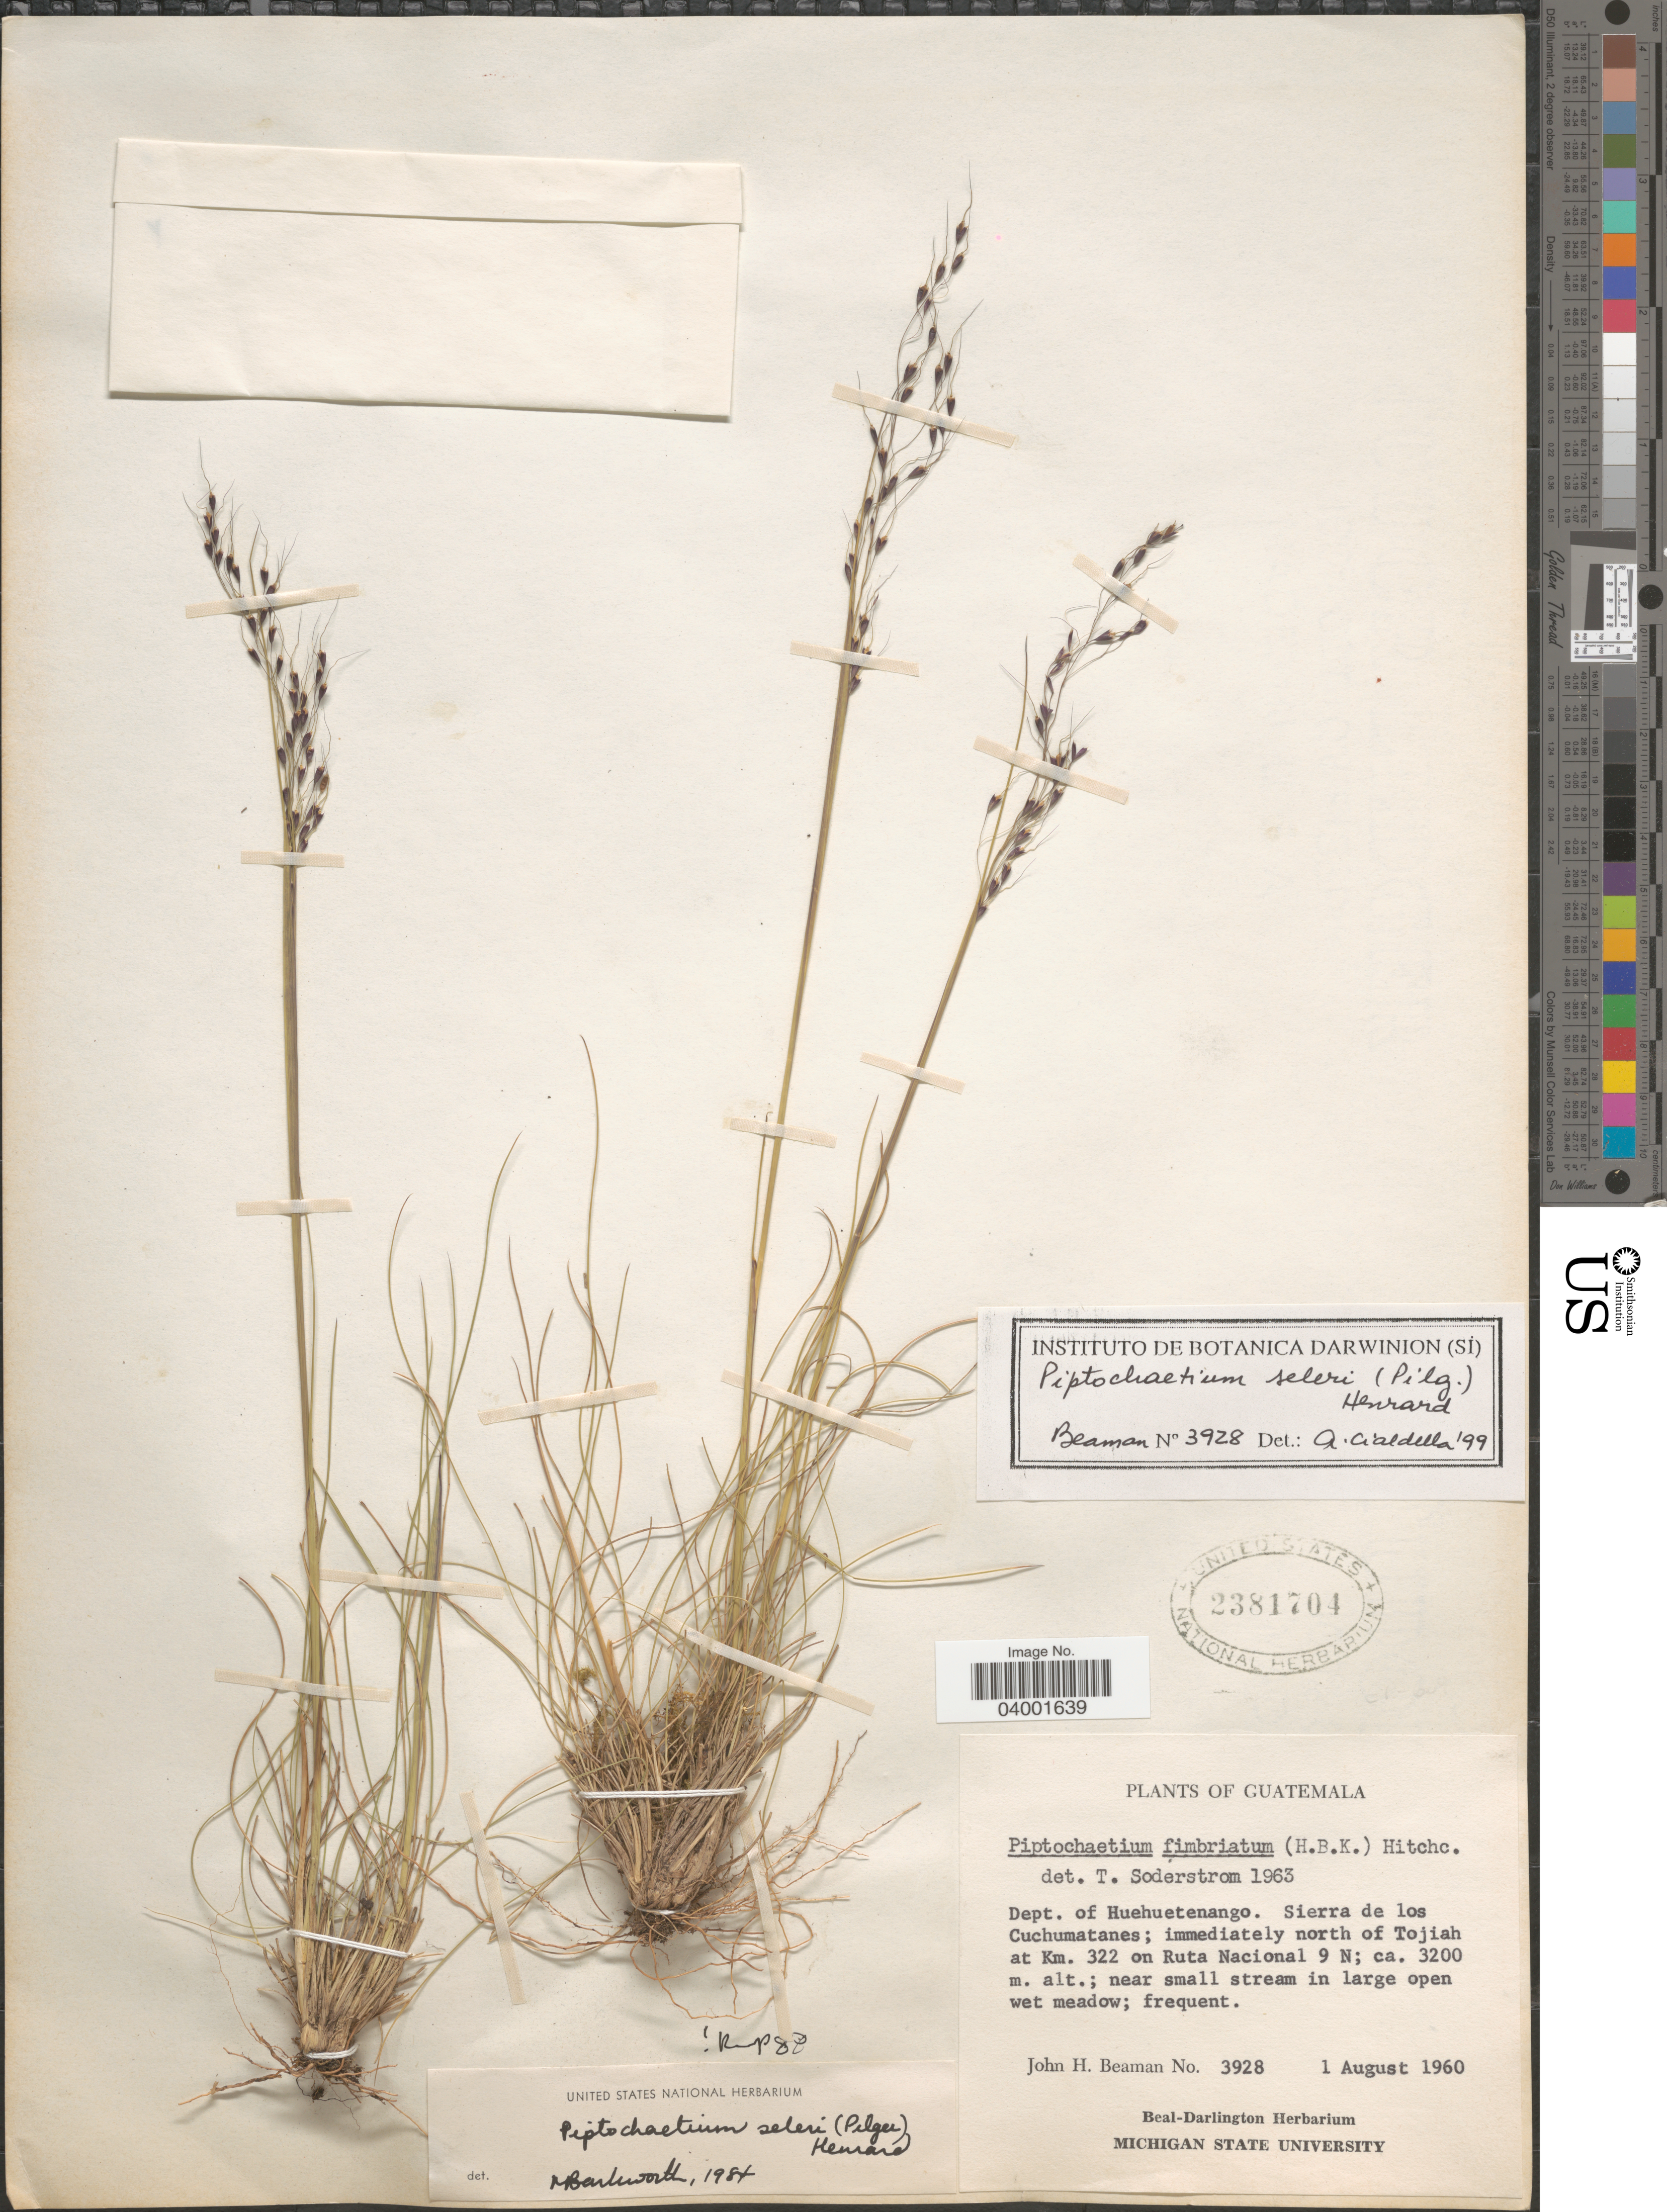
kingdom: Plantae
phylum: Tracheophyta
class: Liliopsida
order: Poales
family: Poaceae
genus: Piptochaetium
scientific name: Piptochaetium seleri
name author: (Pilg.) Henr.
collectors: J. H. Beaman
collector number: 3928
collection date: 1960-08-01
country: Guatemala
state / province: Huehuetenango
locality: Dept. of Huehuetenango. Sierra de los Cuchumatanes; immediately north of Tojiah at Km. 322 on Ruta Nacional 9 N.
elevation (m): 3200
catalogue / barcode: US 2381704